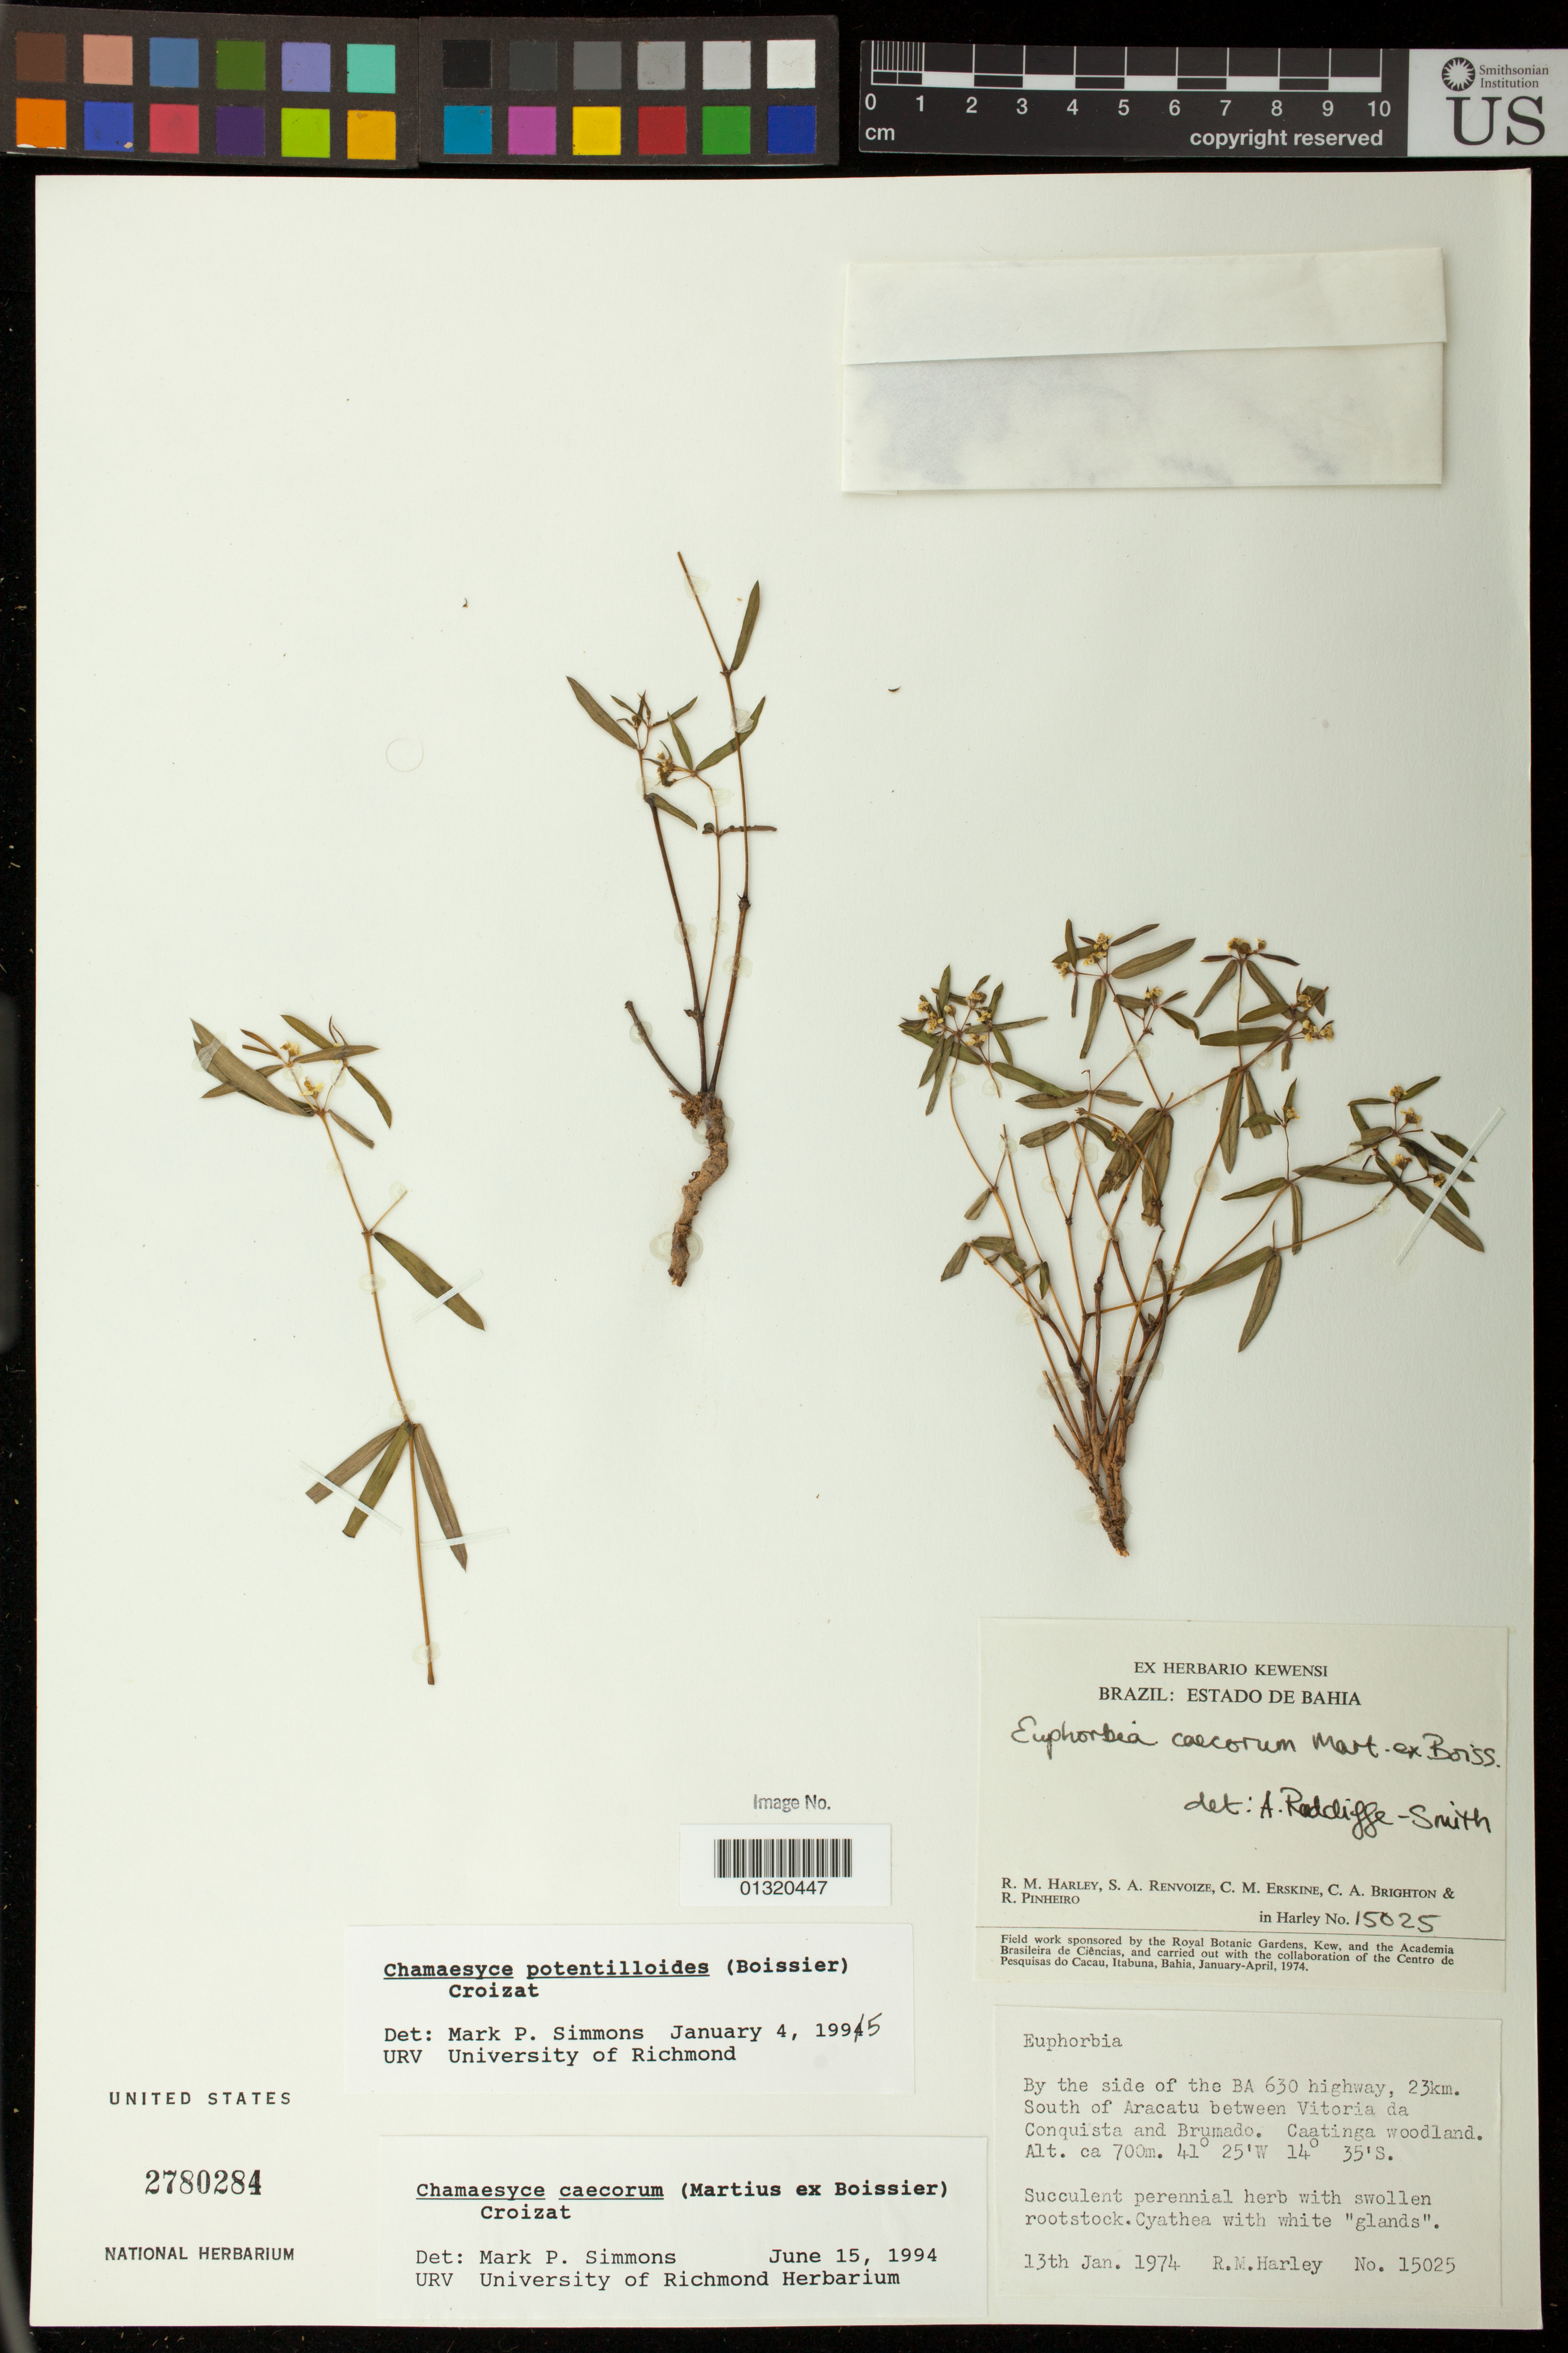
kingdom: Plantae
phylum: Tracheophyta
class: Magnoliopsida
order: Malpighiales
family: Euphorbiaceae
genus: Euphorbia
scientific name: Euphorbia potentilloides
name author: Boiss.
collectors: R. M. Harley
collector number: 15025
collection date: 1974-01-13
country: Brazil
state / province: Bahia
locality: By the side of the BA 630 highway, 23km. South of Aracatu between Vitoria da Conquista and Brumado.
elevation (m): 700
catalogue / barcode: US 2780284